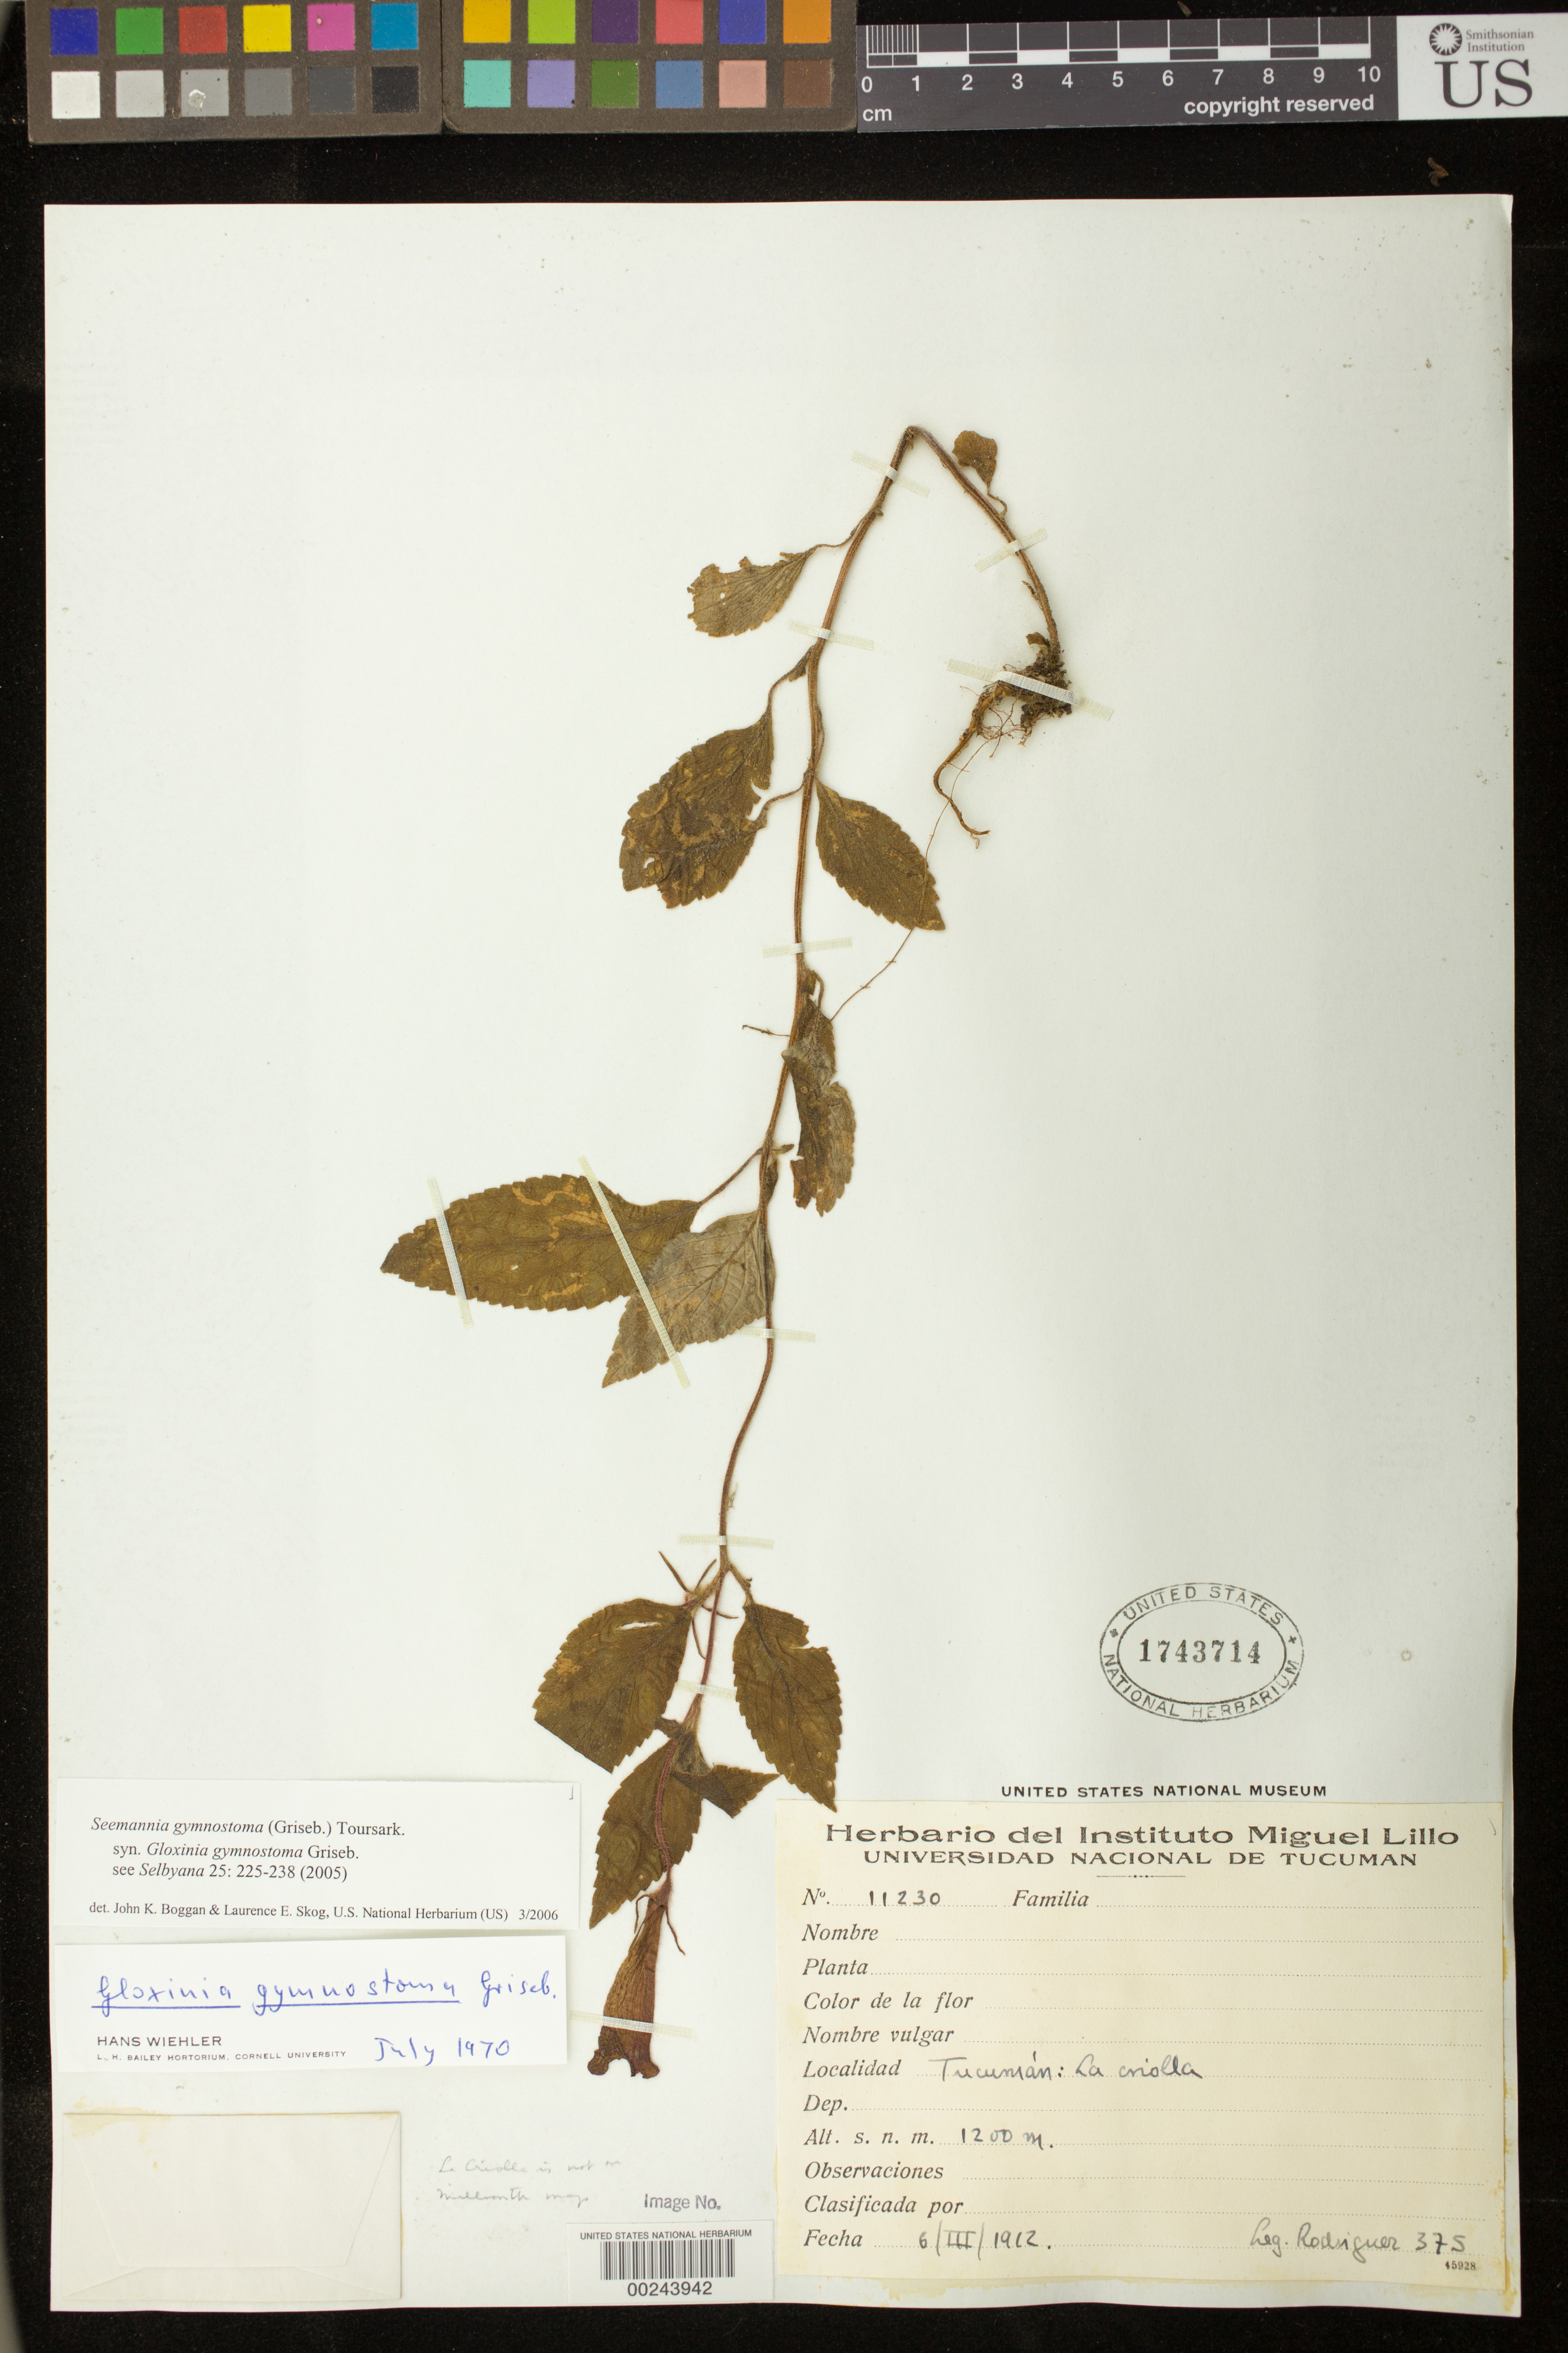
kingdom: Plantae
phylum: Tracheophyta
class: Magnoliopsida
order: Lamiales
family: Gesneriaceae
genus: Seemannia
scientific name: Seemannia gymnostoma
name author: (Griseb.) Toursark.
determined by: Boggan, J. K.; Skog, L. E.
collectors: D. Rodriguez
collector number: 375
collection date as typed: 06 Mar 1912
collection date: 1912-03-06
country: Argentina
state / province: Tucumán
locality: La Criolla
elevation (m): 1200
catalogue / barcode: US 1743714